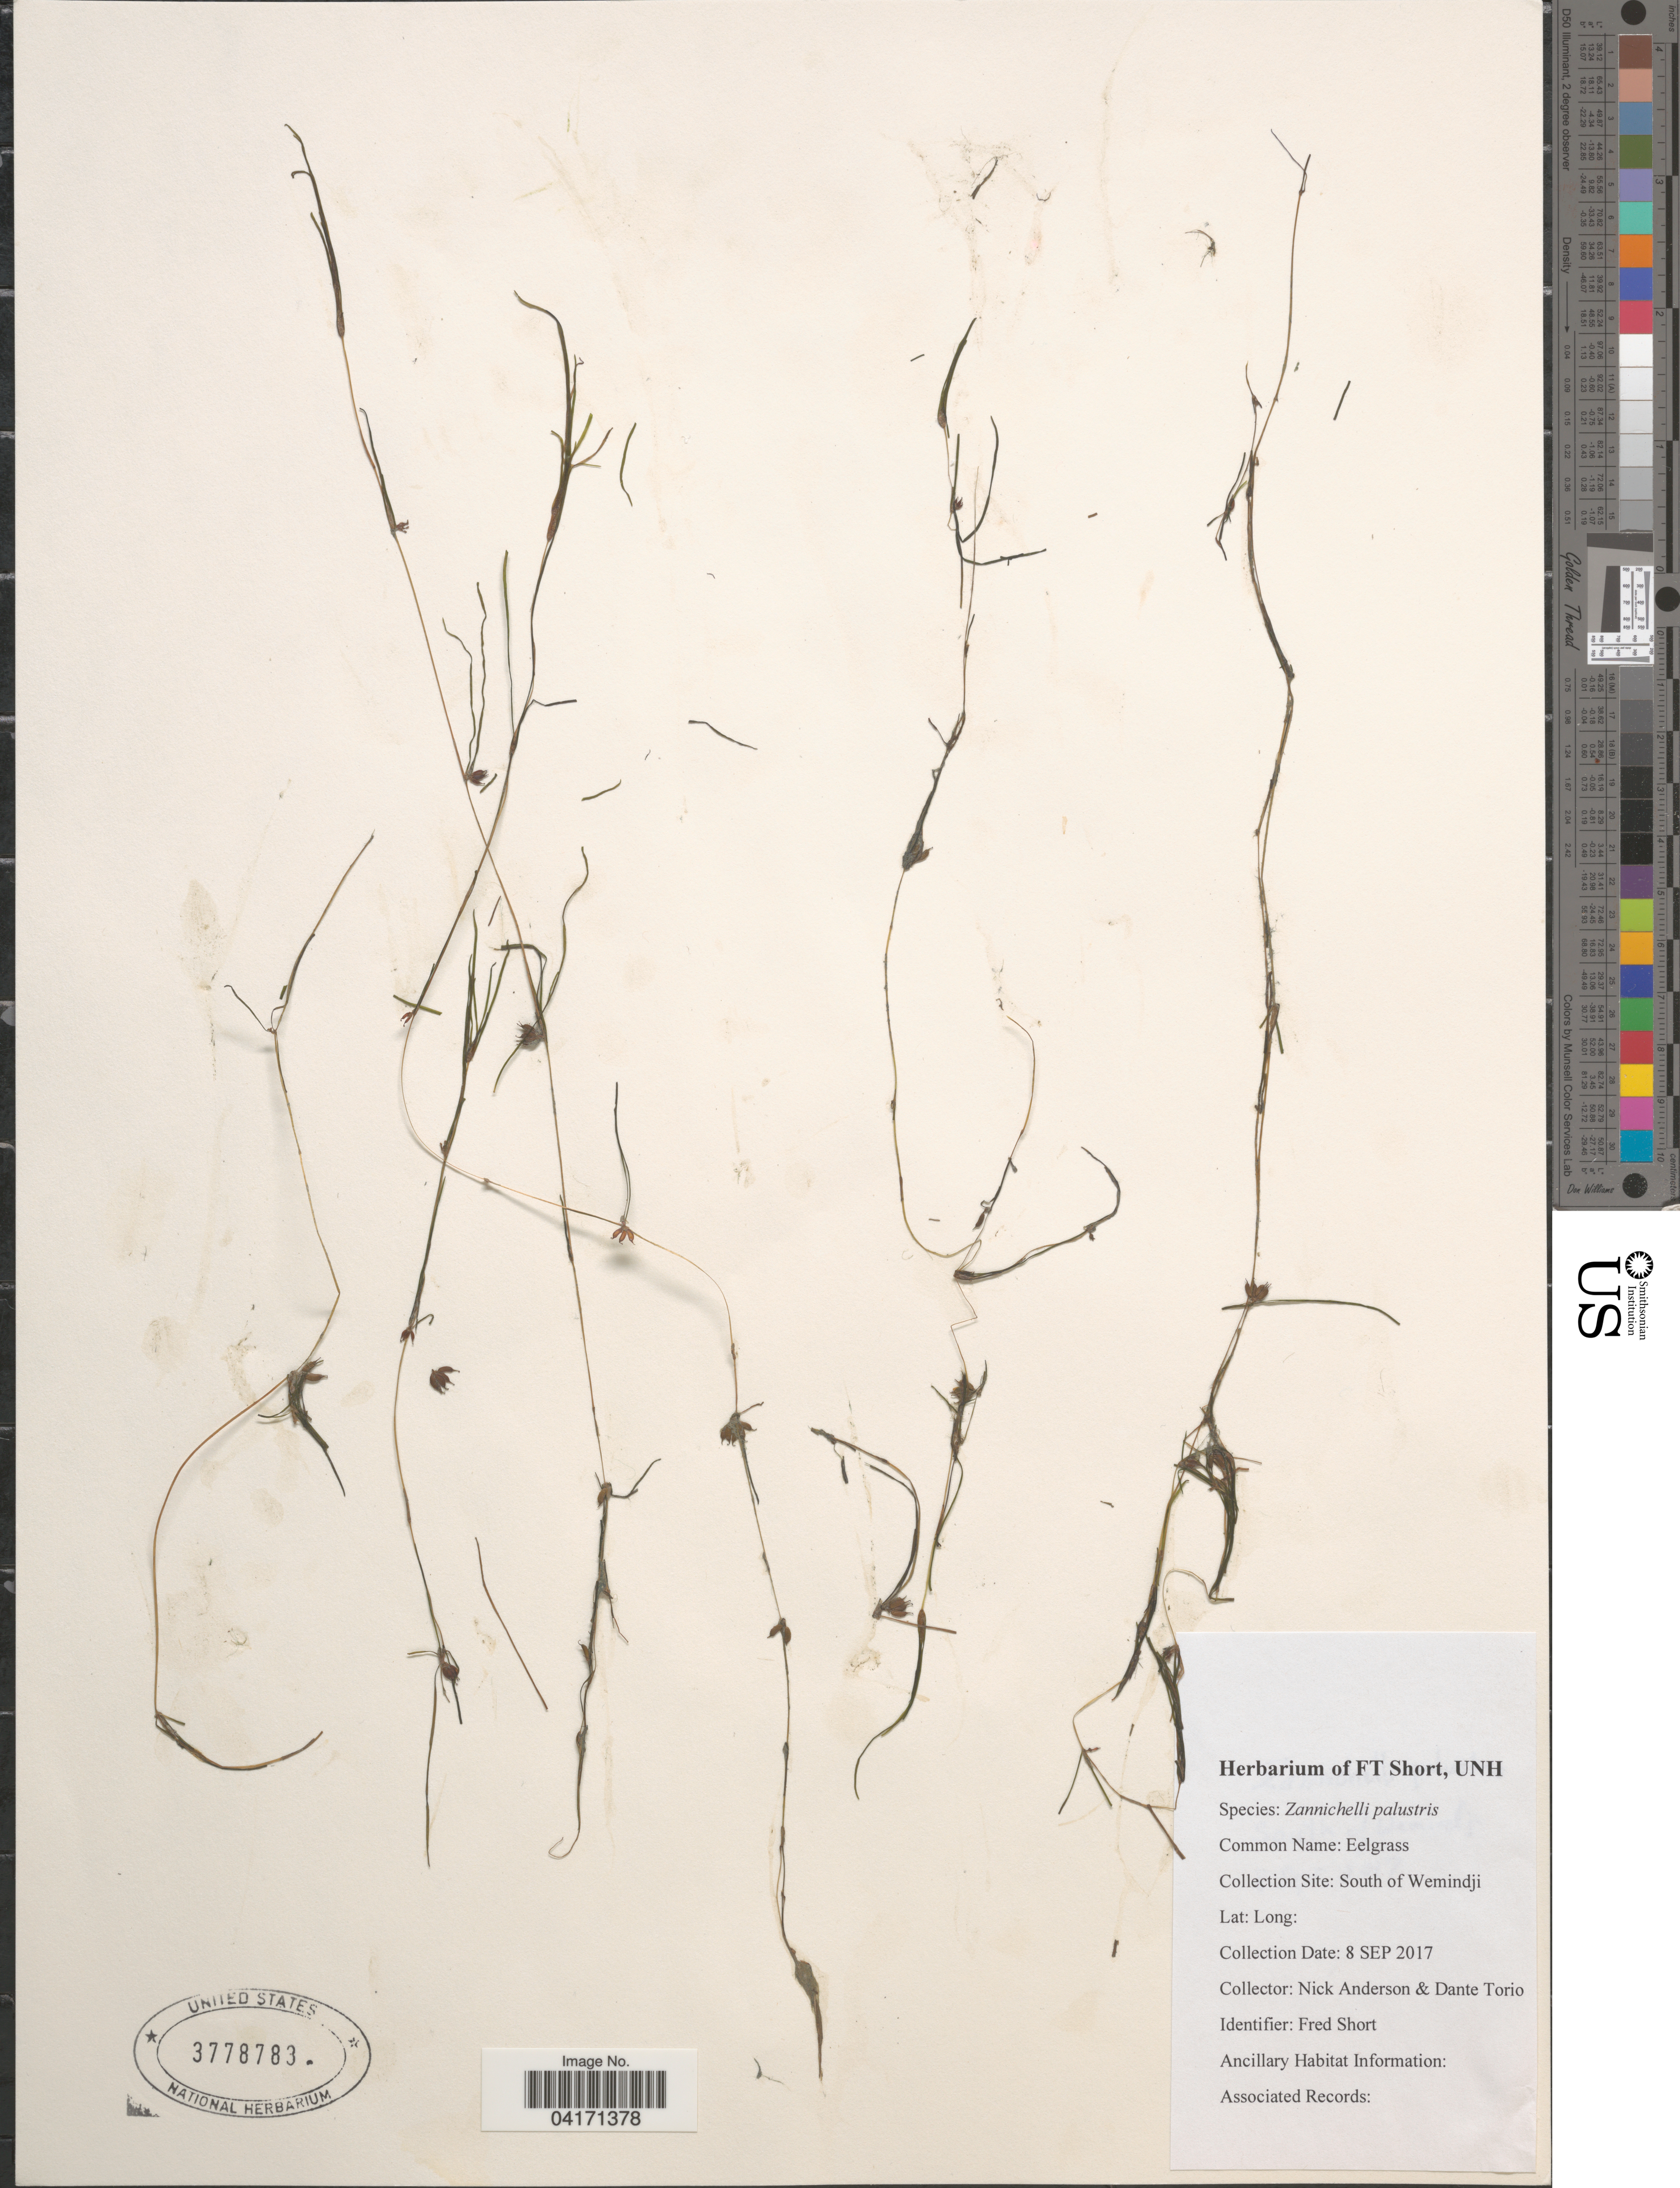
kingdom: Plantae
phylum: Tracheophyta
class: Liliopsida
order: Alismatales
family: Potamogetonaceae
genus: Zannichellia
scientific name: Zannichellia palustris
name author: L.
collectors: N. Anderson & D. Torio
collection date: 2017-09-08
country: Canada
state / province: Quebec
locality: South of Wemindji.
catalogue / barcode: US 3778783